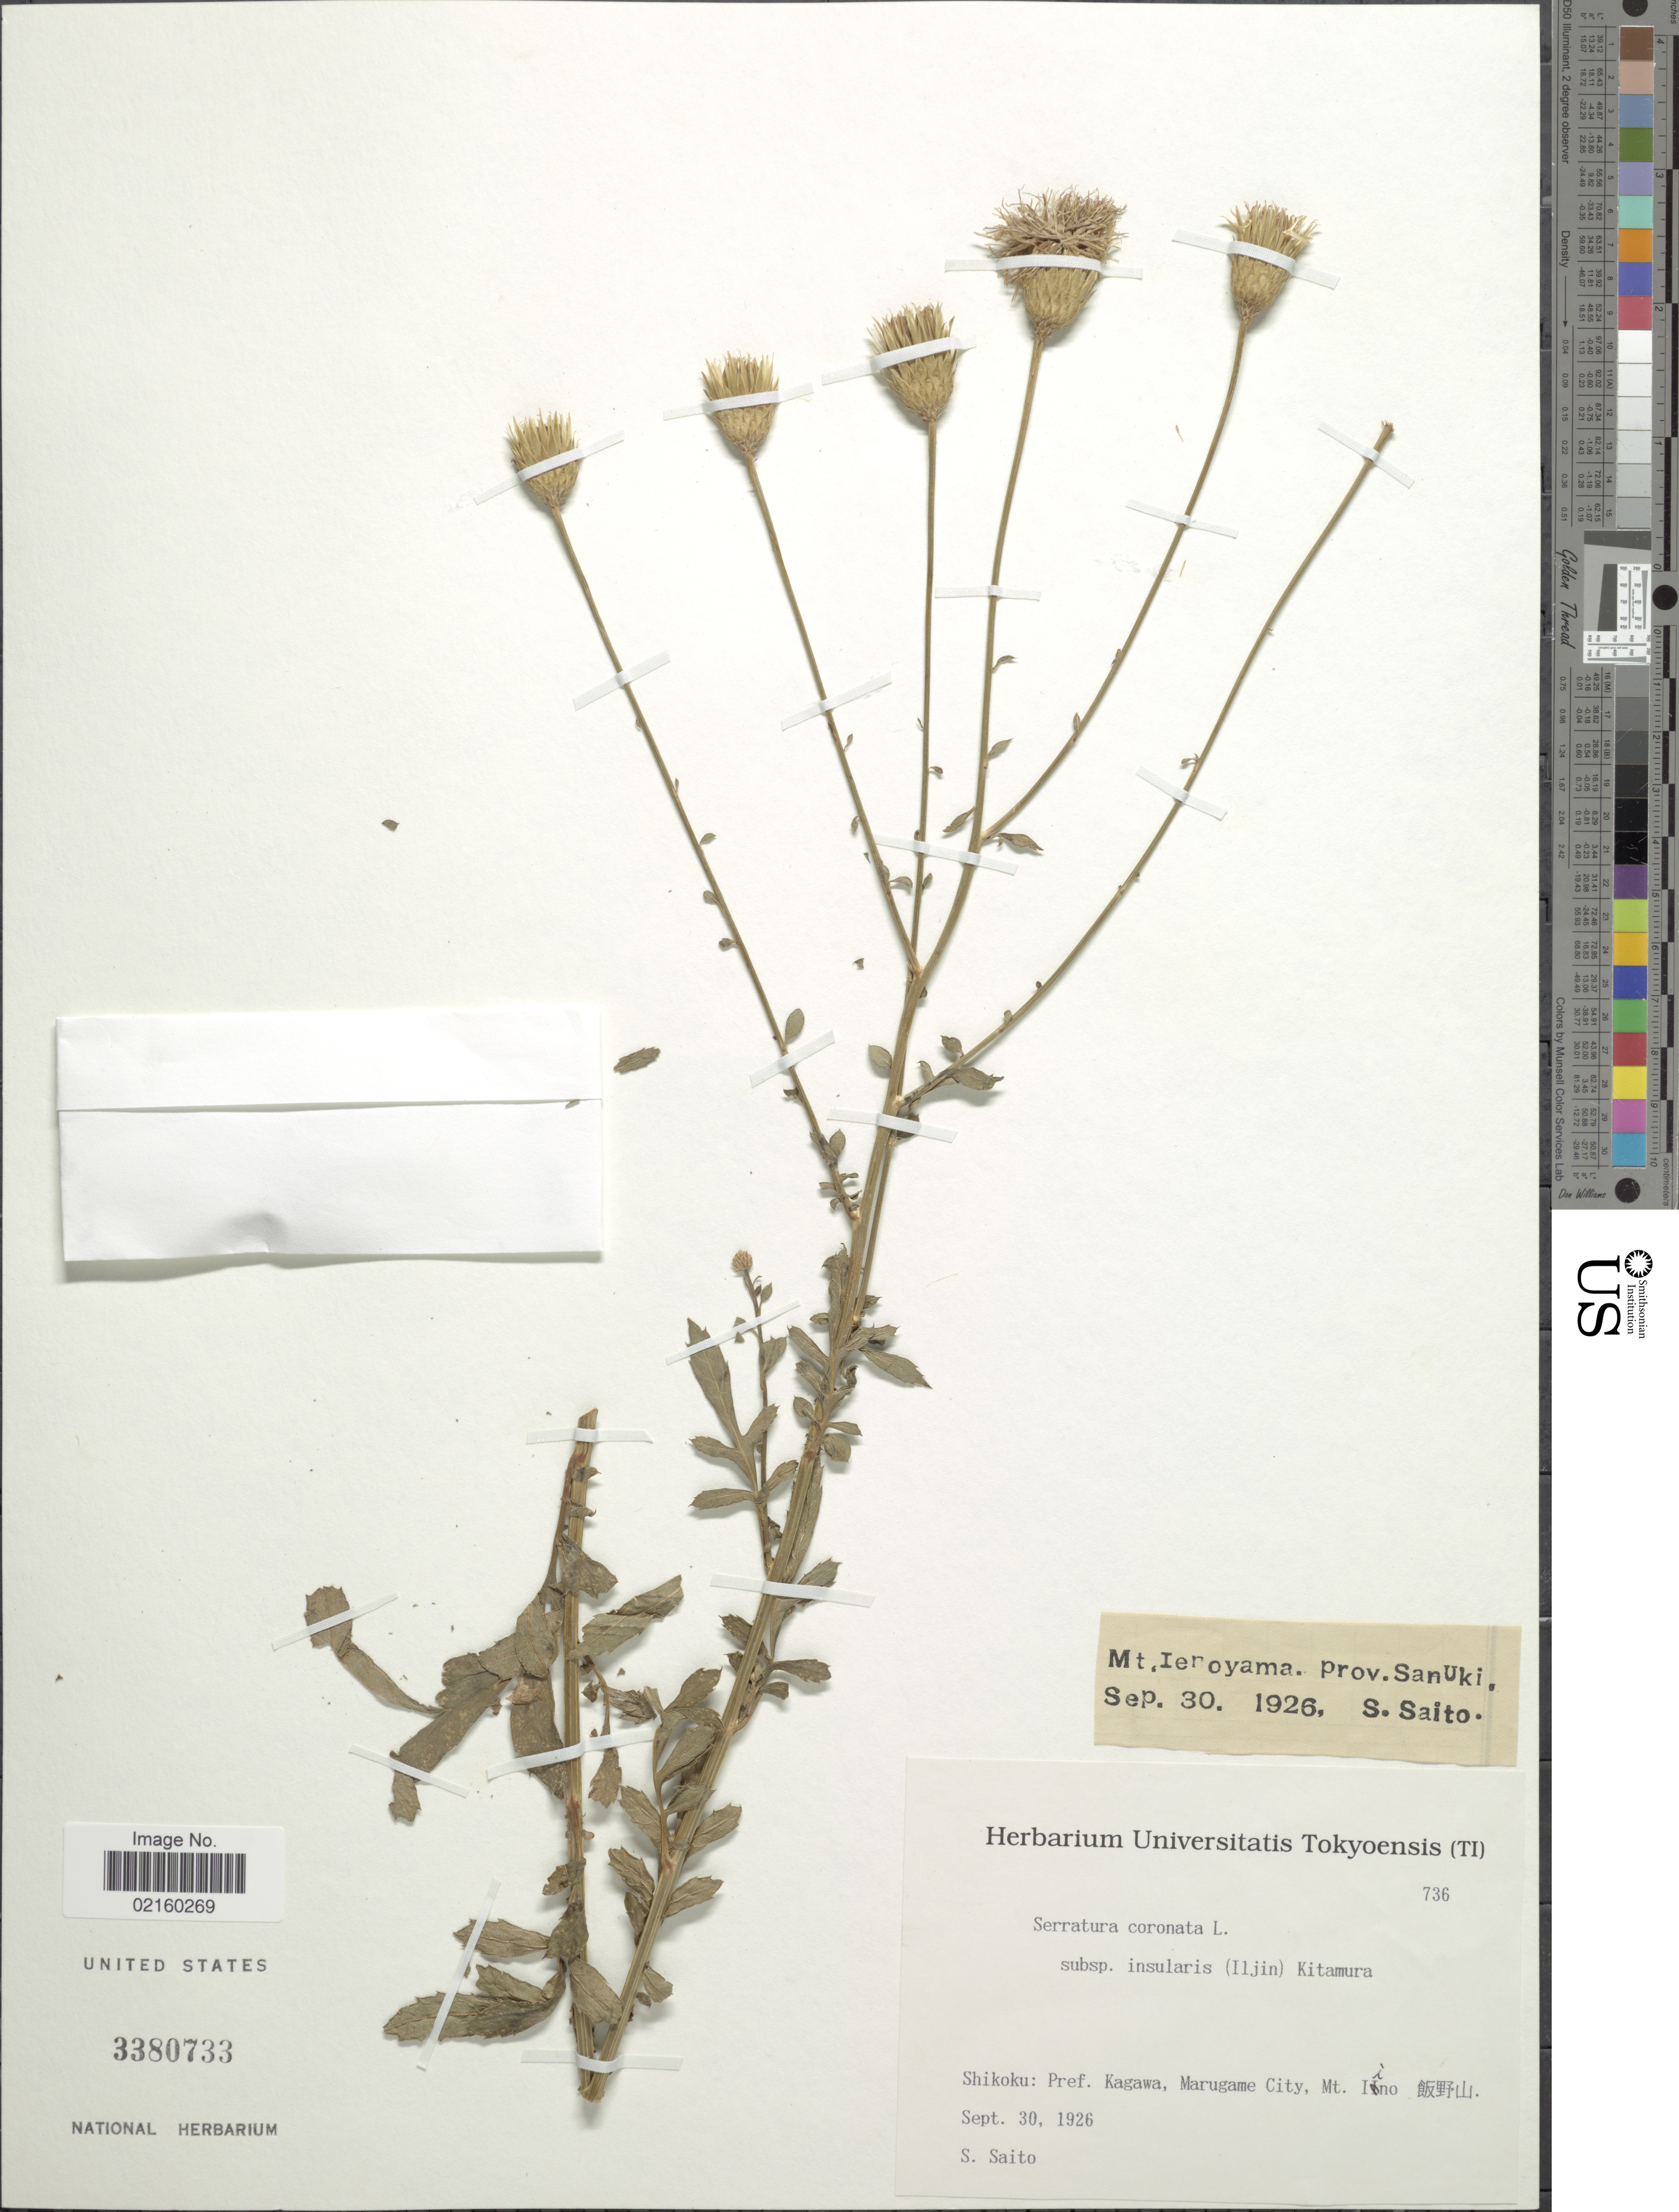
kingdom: Plantae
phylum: Tracheophyta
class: Magnoliopsida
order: Asterales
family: Asteraceae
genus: Serratula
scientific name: Serratula coronata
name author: L.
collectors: S. Saito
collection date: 1926-09-30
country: Japan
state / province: Kagawa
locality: Shikoku, Marugame City, Mt. Iino, Mt. Ienoyama, Prov. Sanuki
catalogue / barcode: US 3380733